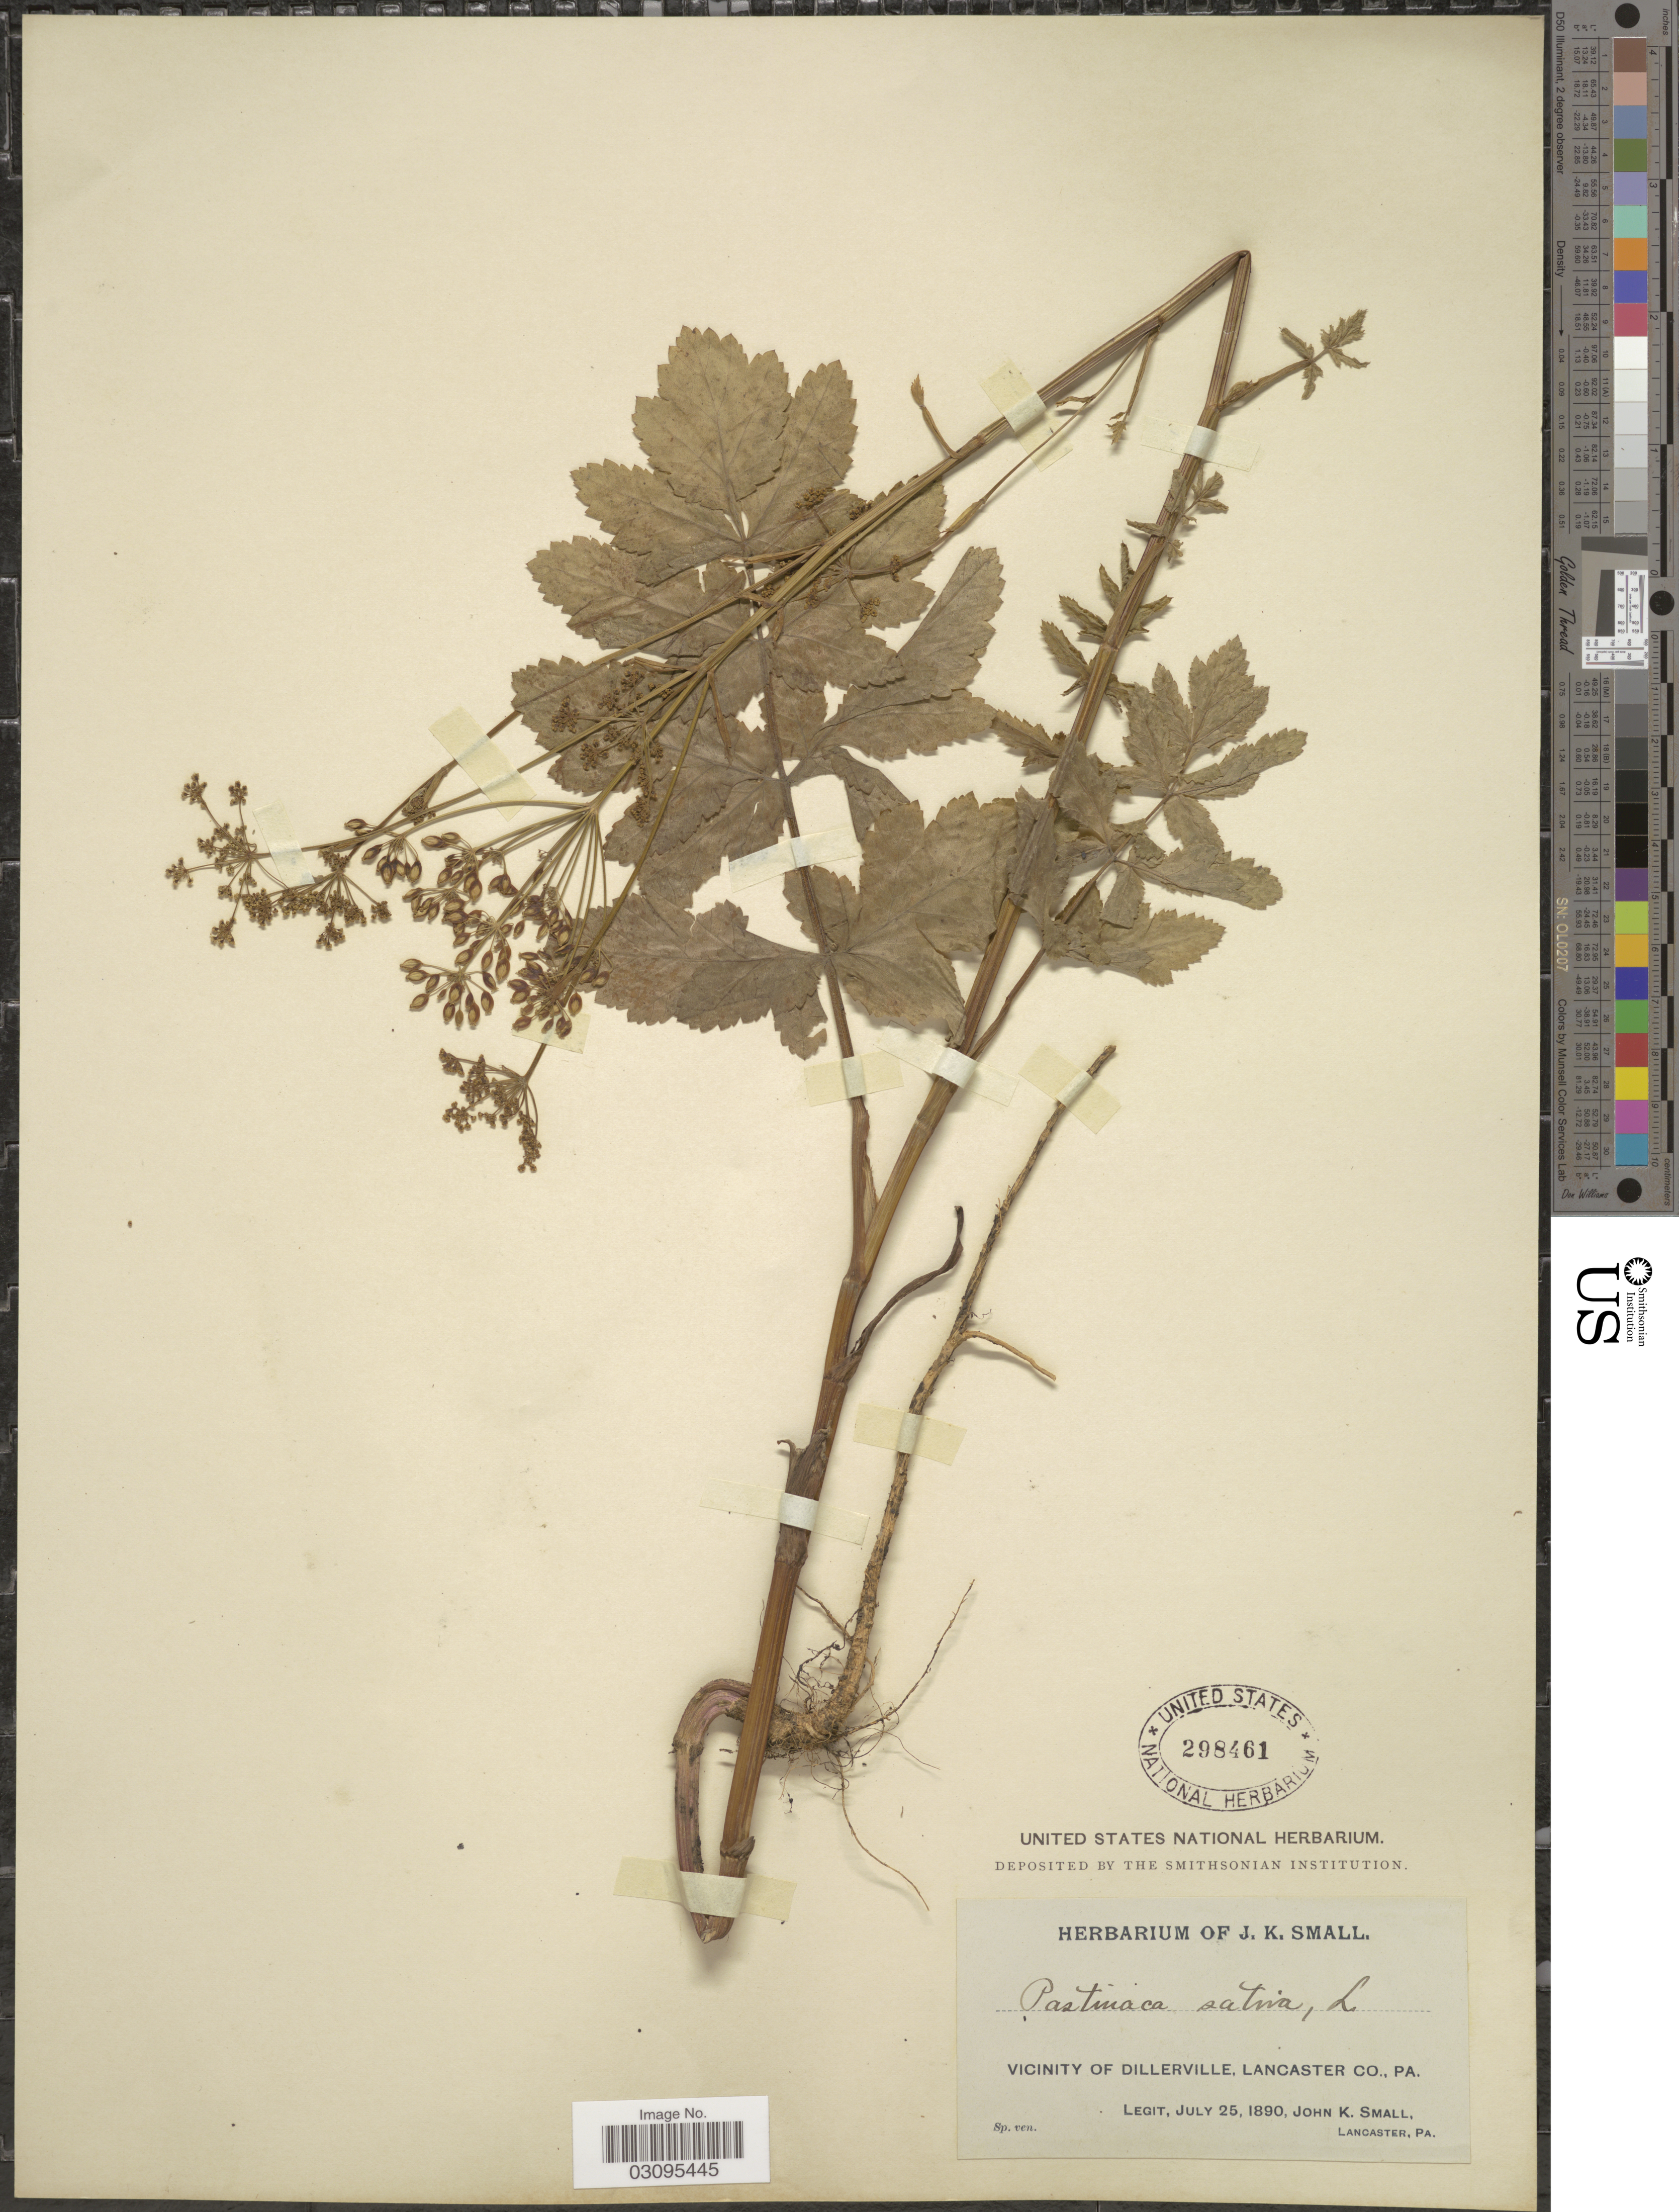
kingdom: Plantae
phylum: Tracheophyta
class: Magnoliopsida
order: Apiales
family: Apiaceae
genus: Pastinaca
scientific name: Pastinaca sativa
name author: L.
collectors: J. K. Small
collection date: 1890-07-25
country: United States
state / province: Pennsylvania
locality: Vicinity of Dillerville, Lancaster Co.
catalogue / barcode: US 298461